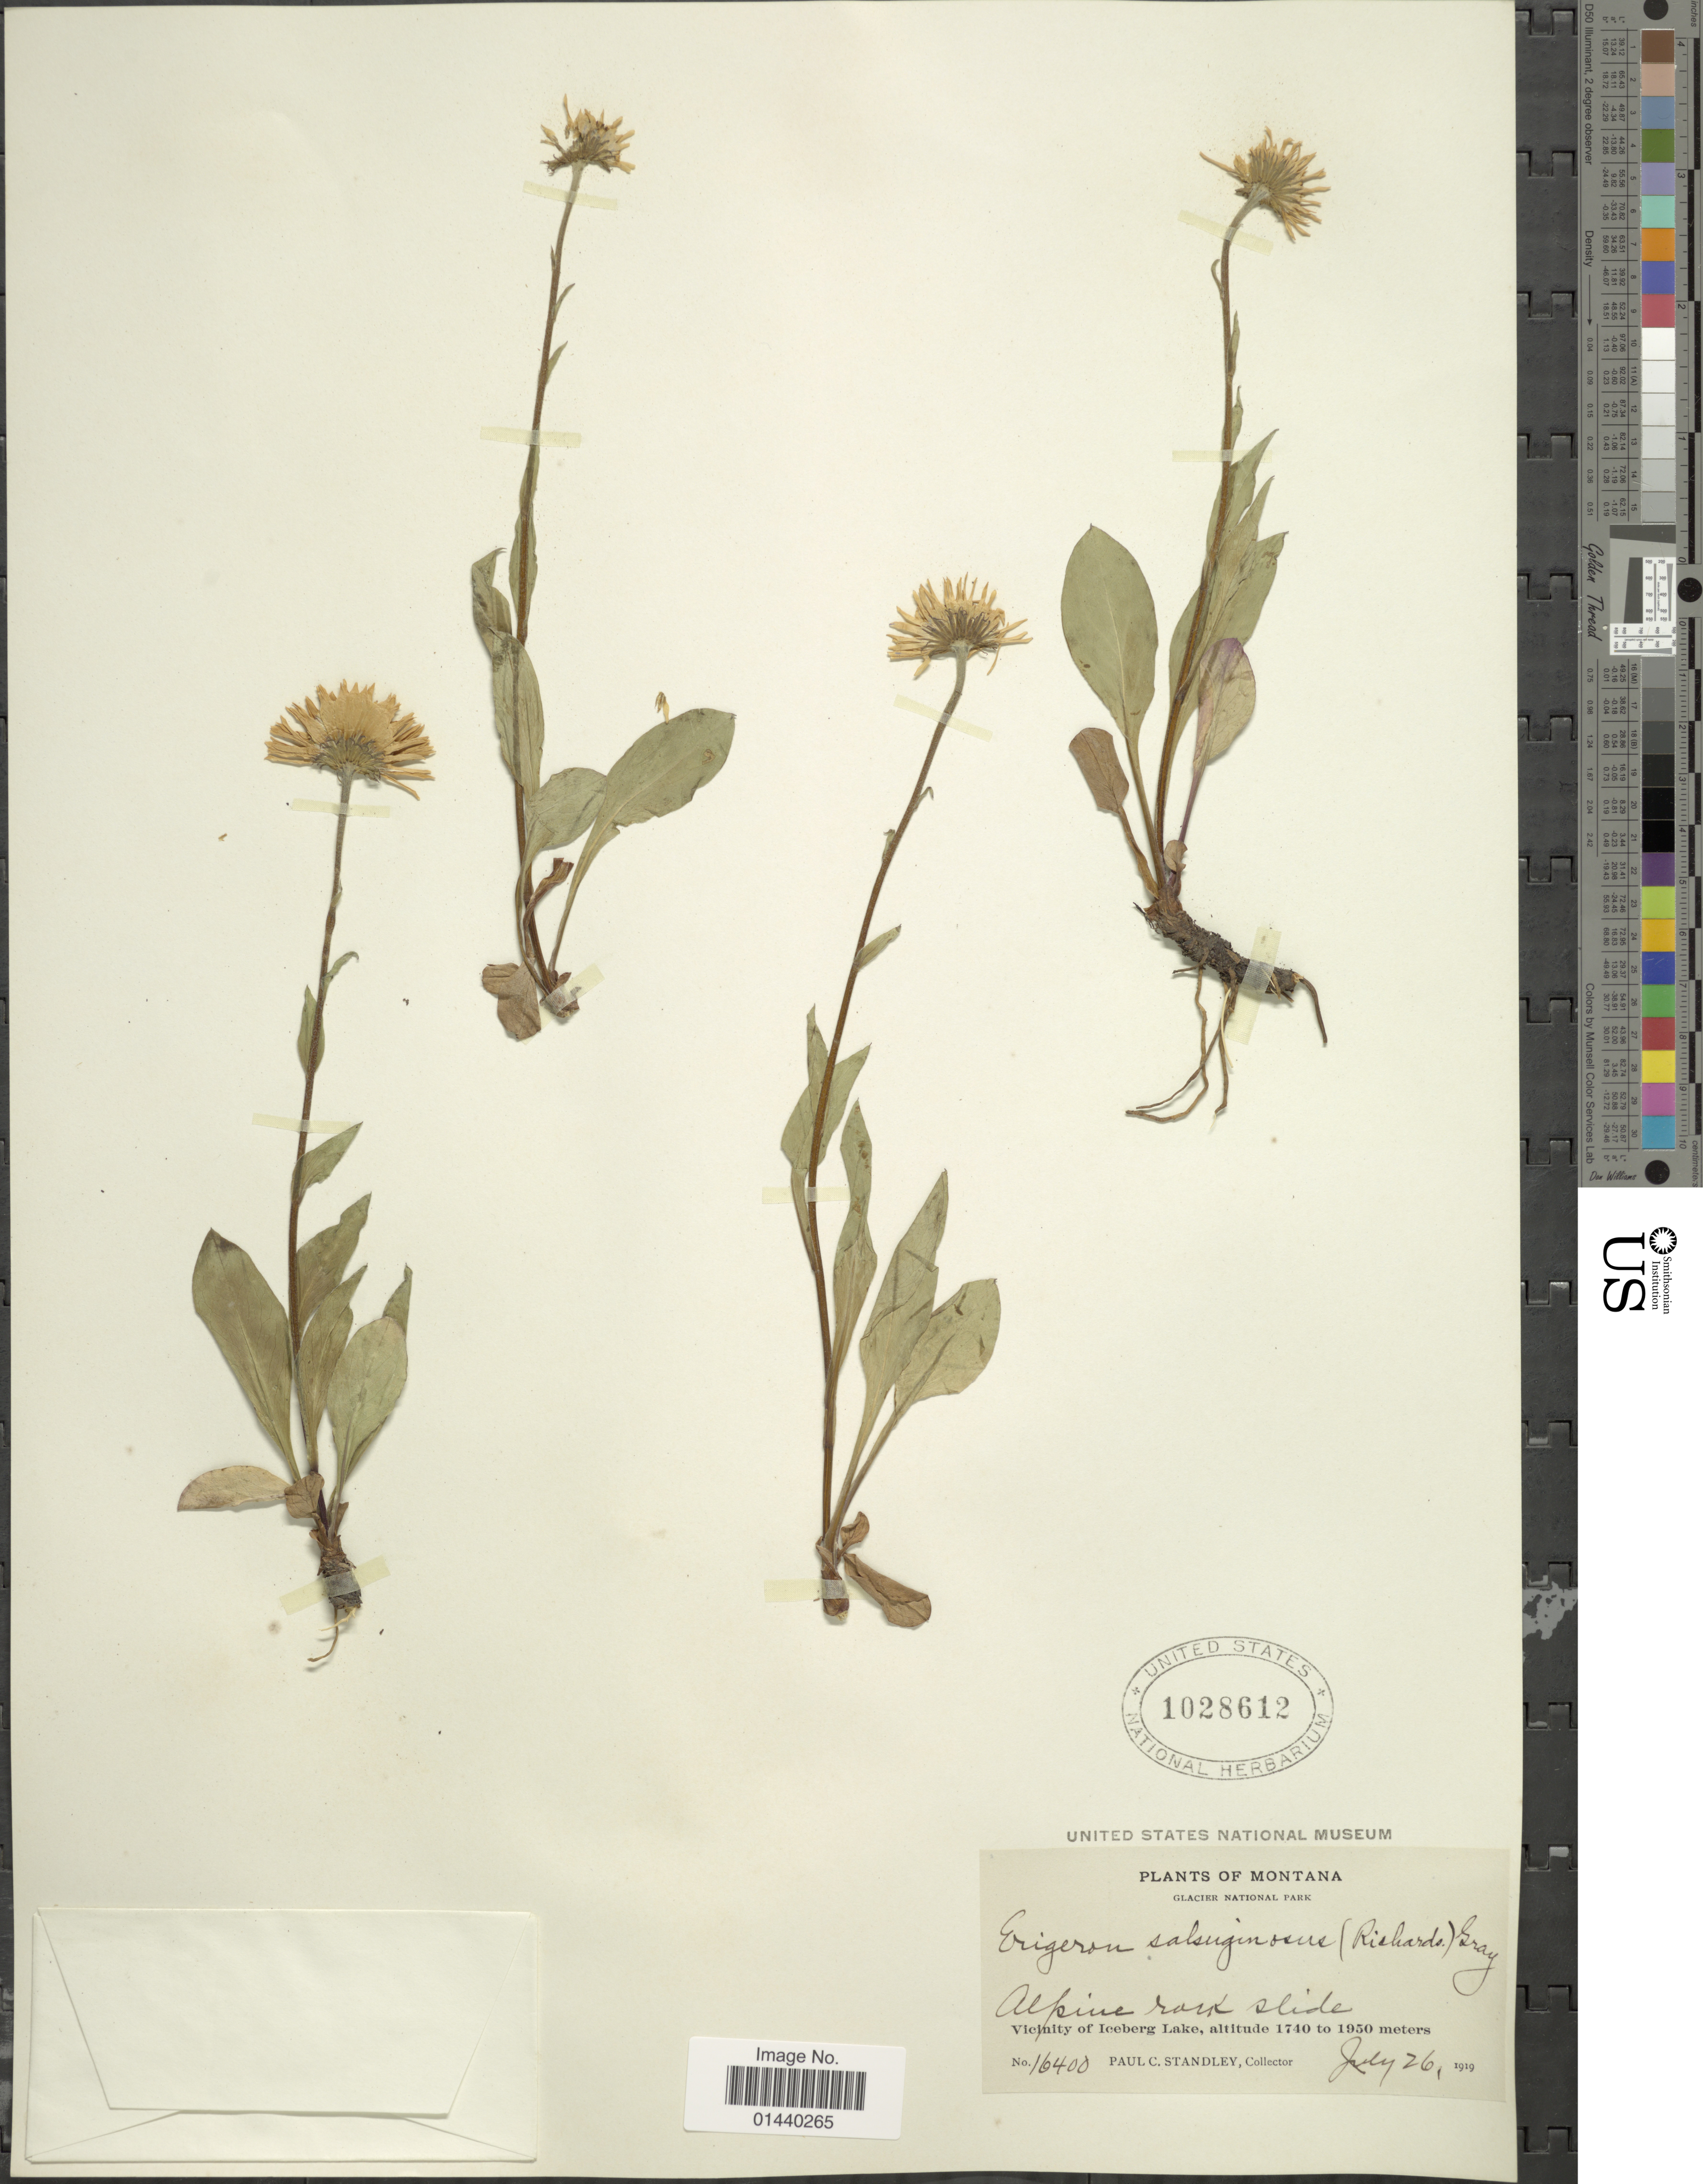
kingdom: Plantae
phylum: Tracheophyta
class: Magnoliopsida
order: Asterales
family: Asteraceae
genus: Erigeron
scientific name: Erigeron salsuginosus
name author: (Richardson ex R. Br.) A. Gray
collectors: P. C. Standley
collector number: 16400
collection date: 1919-07-26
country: United States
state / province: Montana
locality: Glacier National Park. Vicinity of Iceberg Lake.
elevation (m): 1740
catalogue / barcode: US 1028612